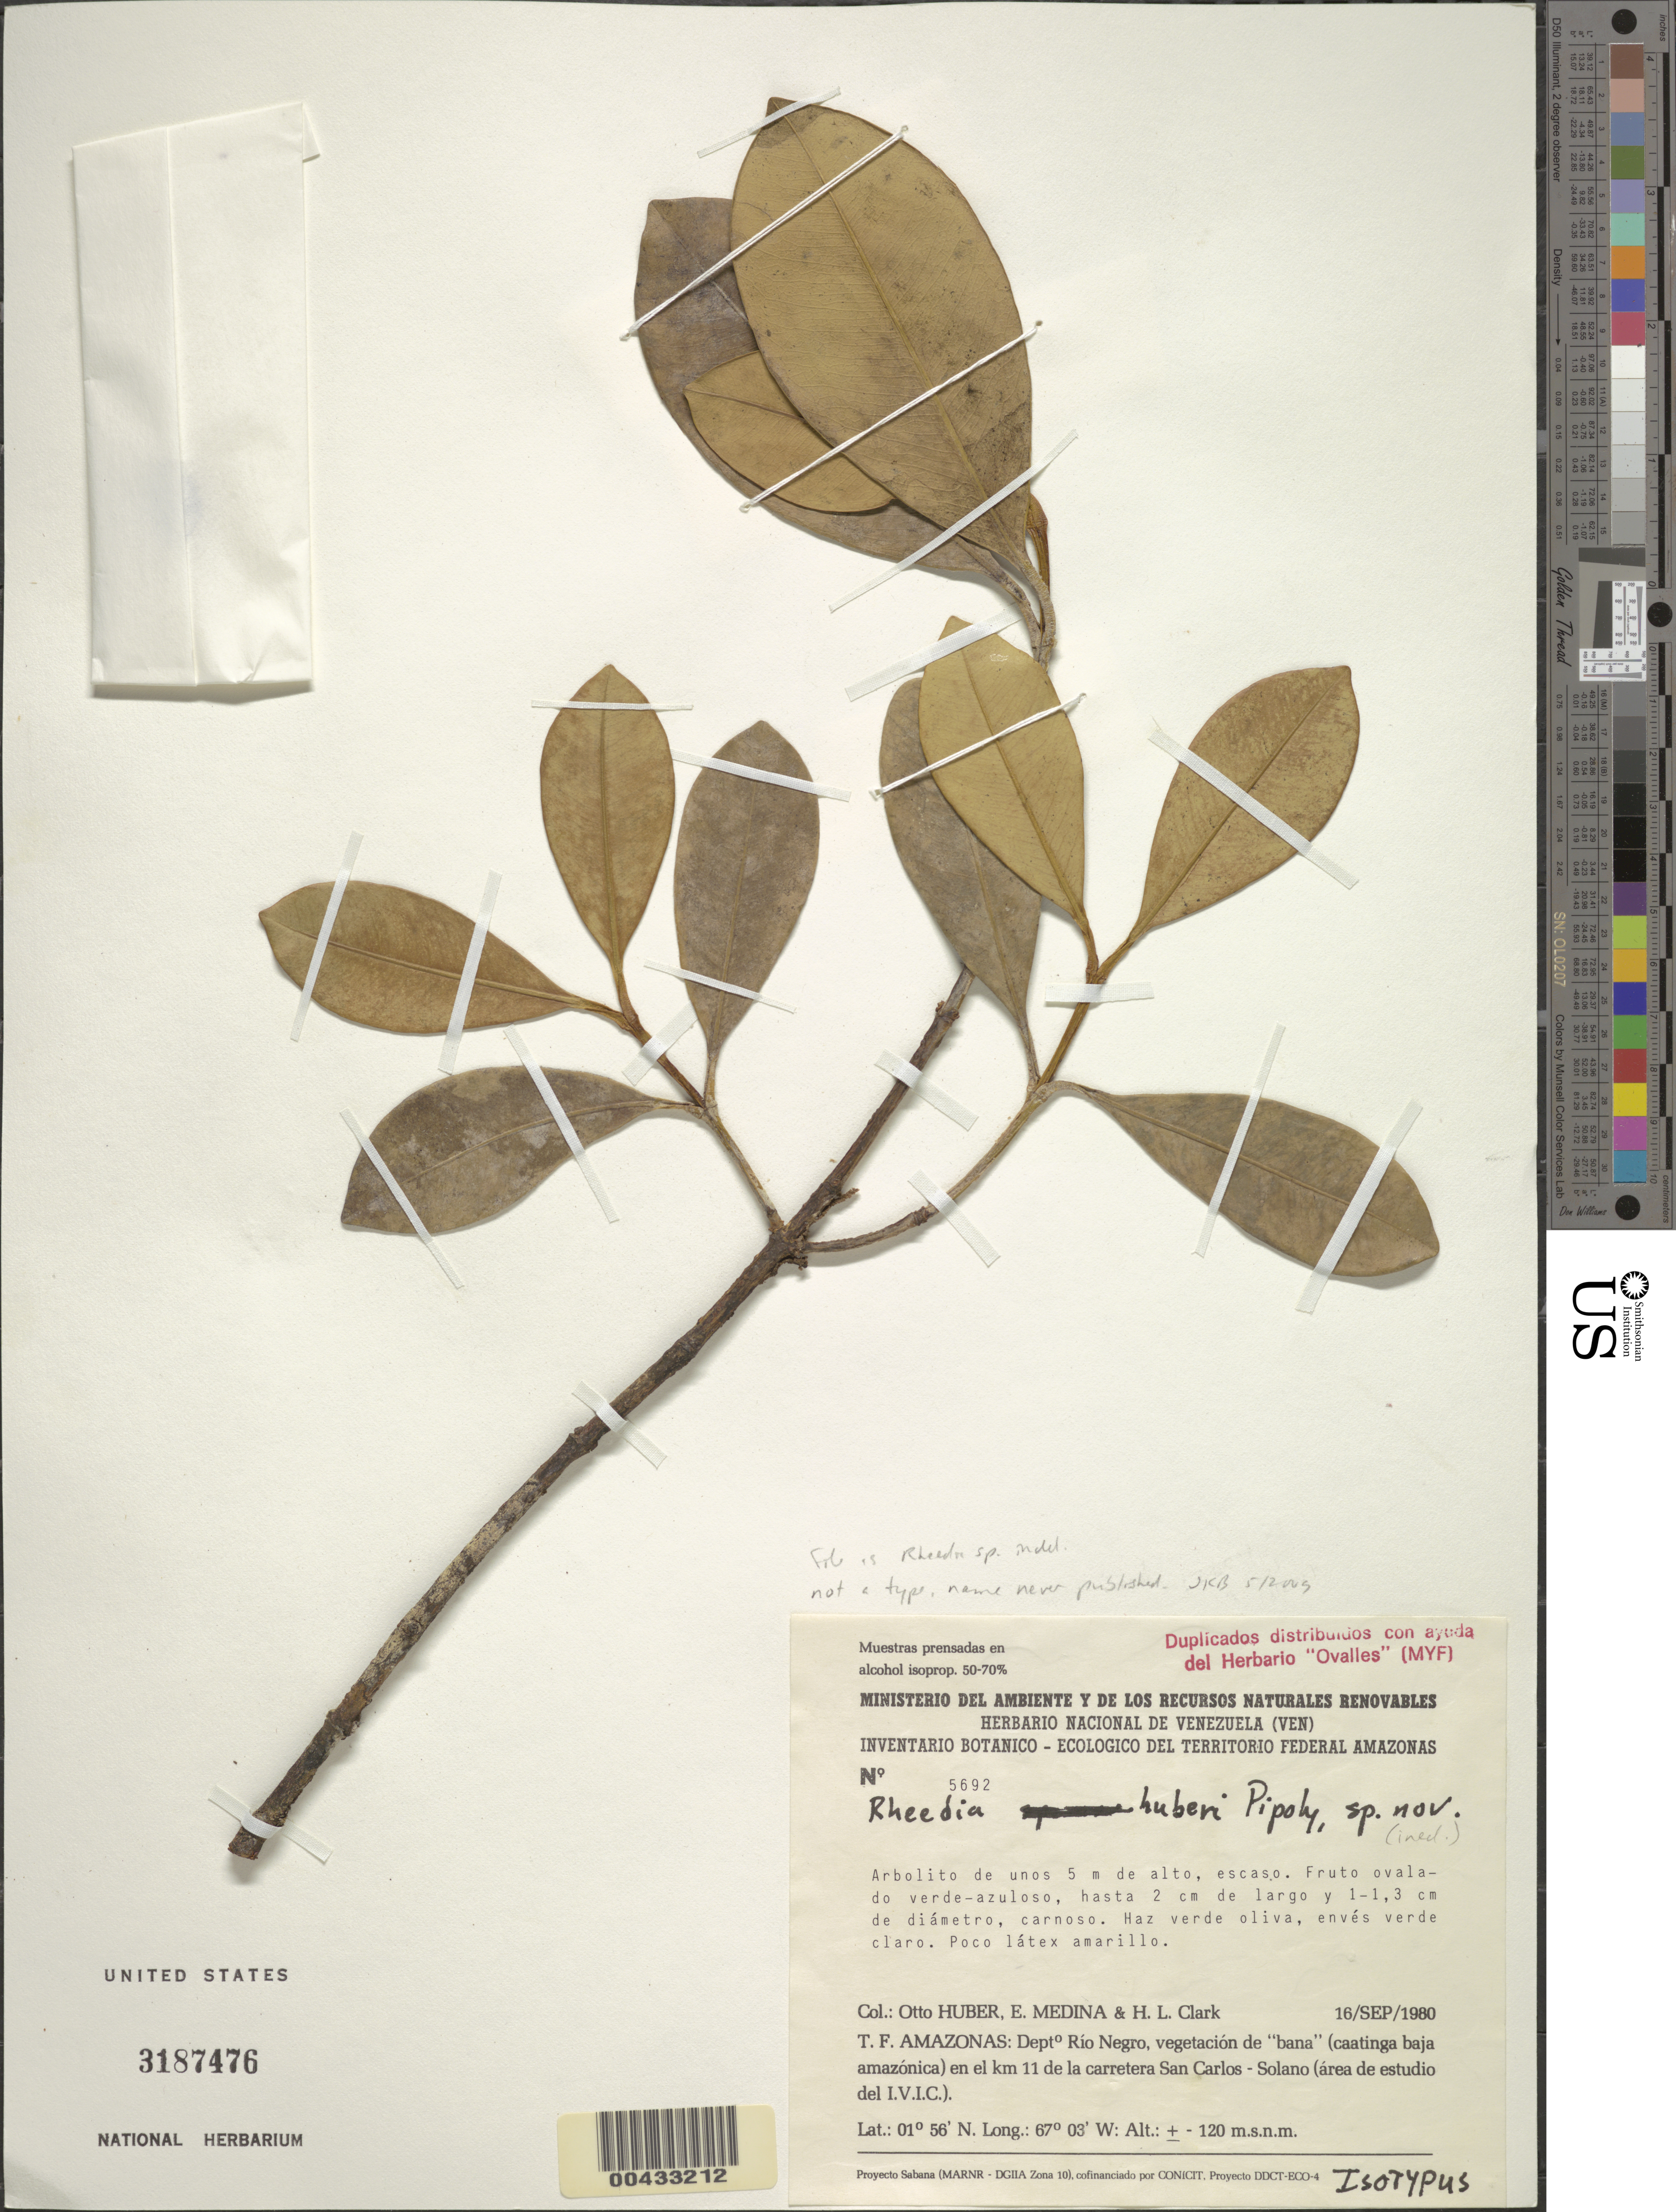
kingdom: Plantae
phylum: Tracheophyta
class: Magnoliopsida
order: Malpighiales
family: Clusiaceae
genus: Garcinia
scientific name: Garcinia sp.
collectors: O. Huber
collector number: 5692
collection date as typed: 16 Sep 1980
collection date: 1980-09-16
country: Venezuela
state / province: Amazonas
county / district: Rio Negro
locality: Vegetacion de Bana (Caatinga Baja Amazonica) en El 11 km de Lacarretera San Carlos - Solano.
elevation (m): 120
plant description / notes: Annotated as "Rheedia huberi Pipoly sp. nov.", ined. name never published.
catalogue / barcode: US 3187476